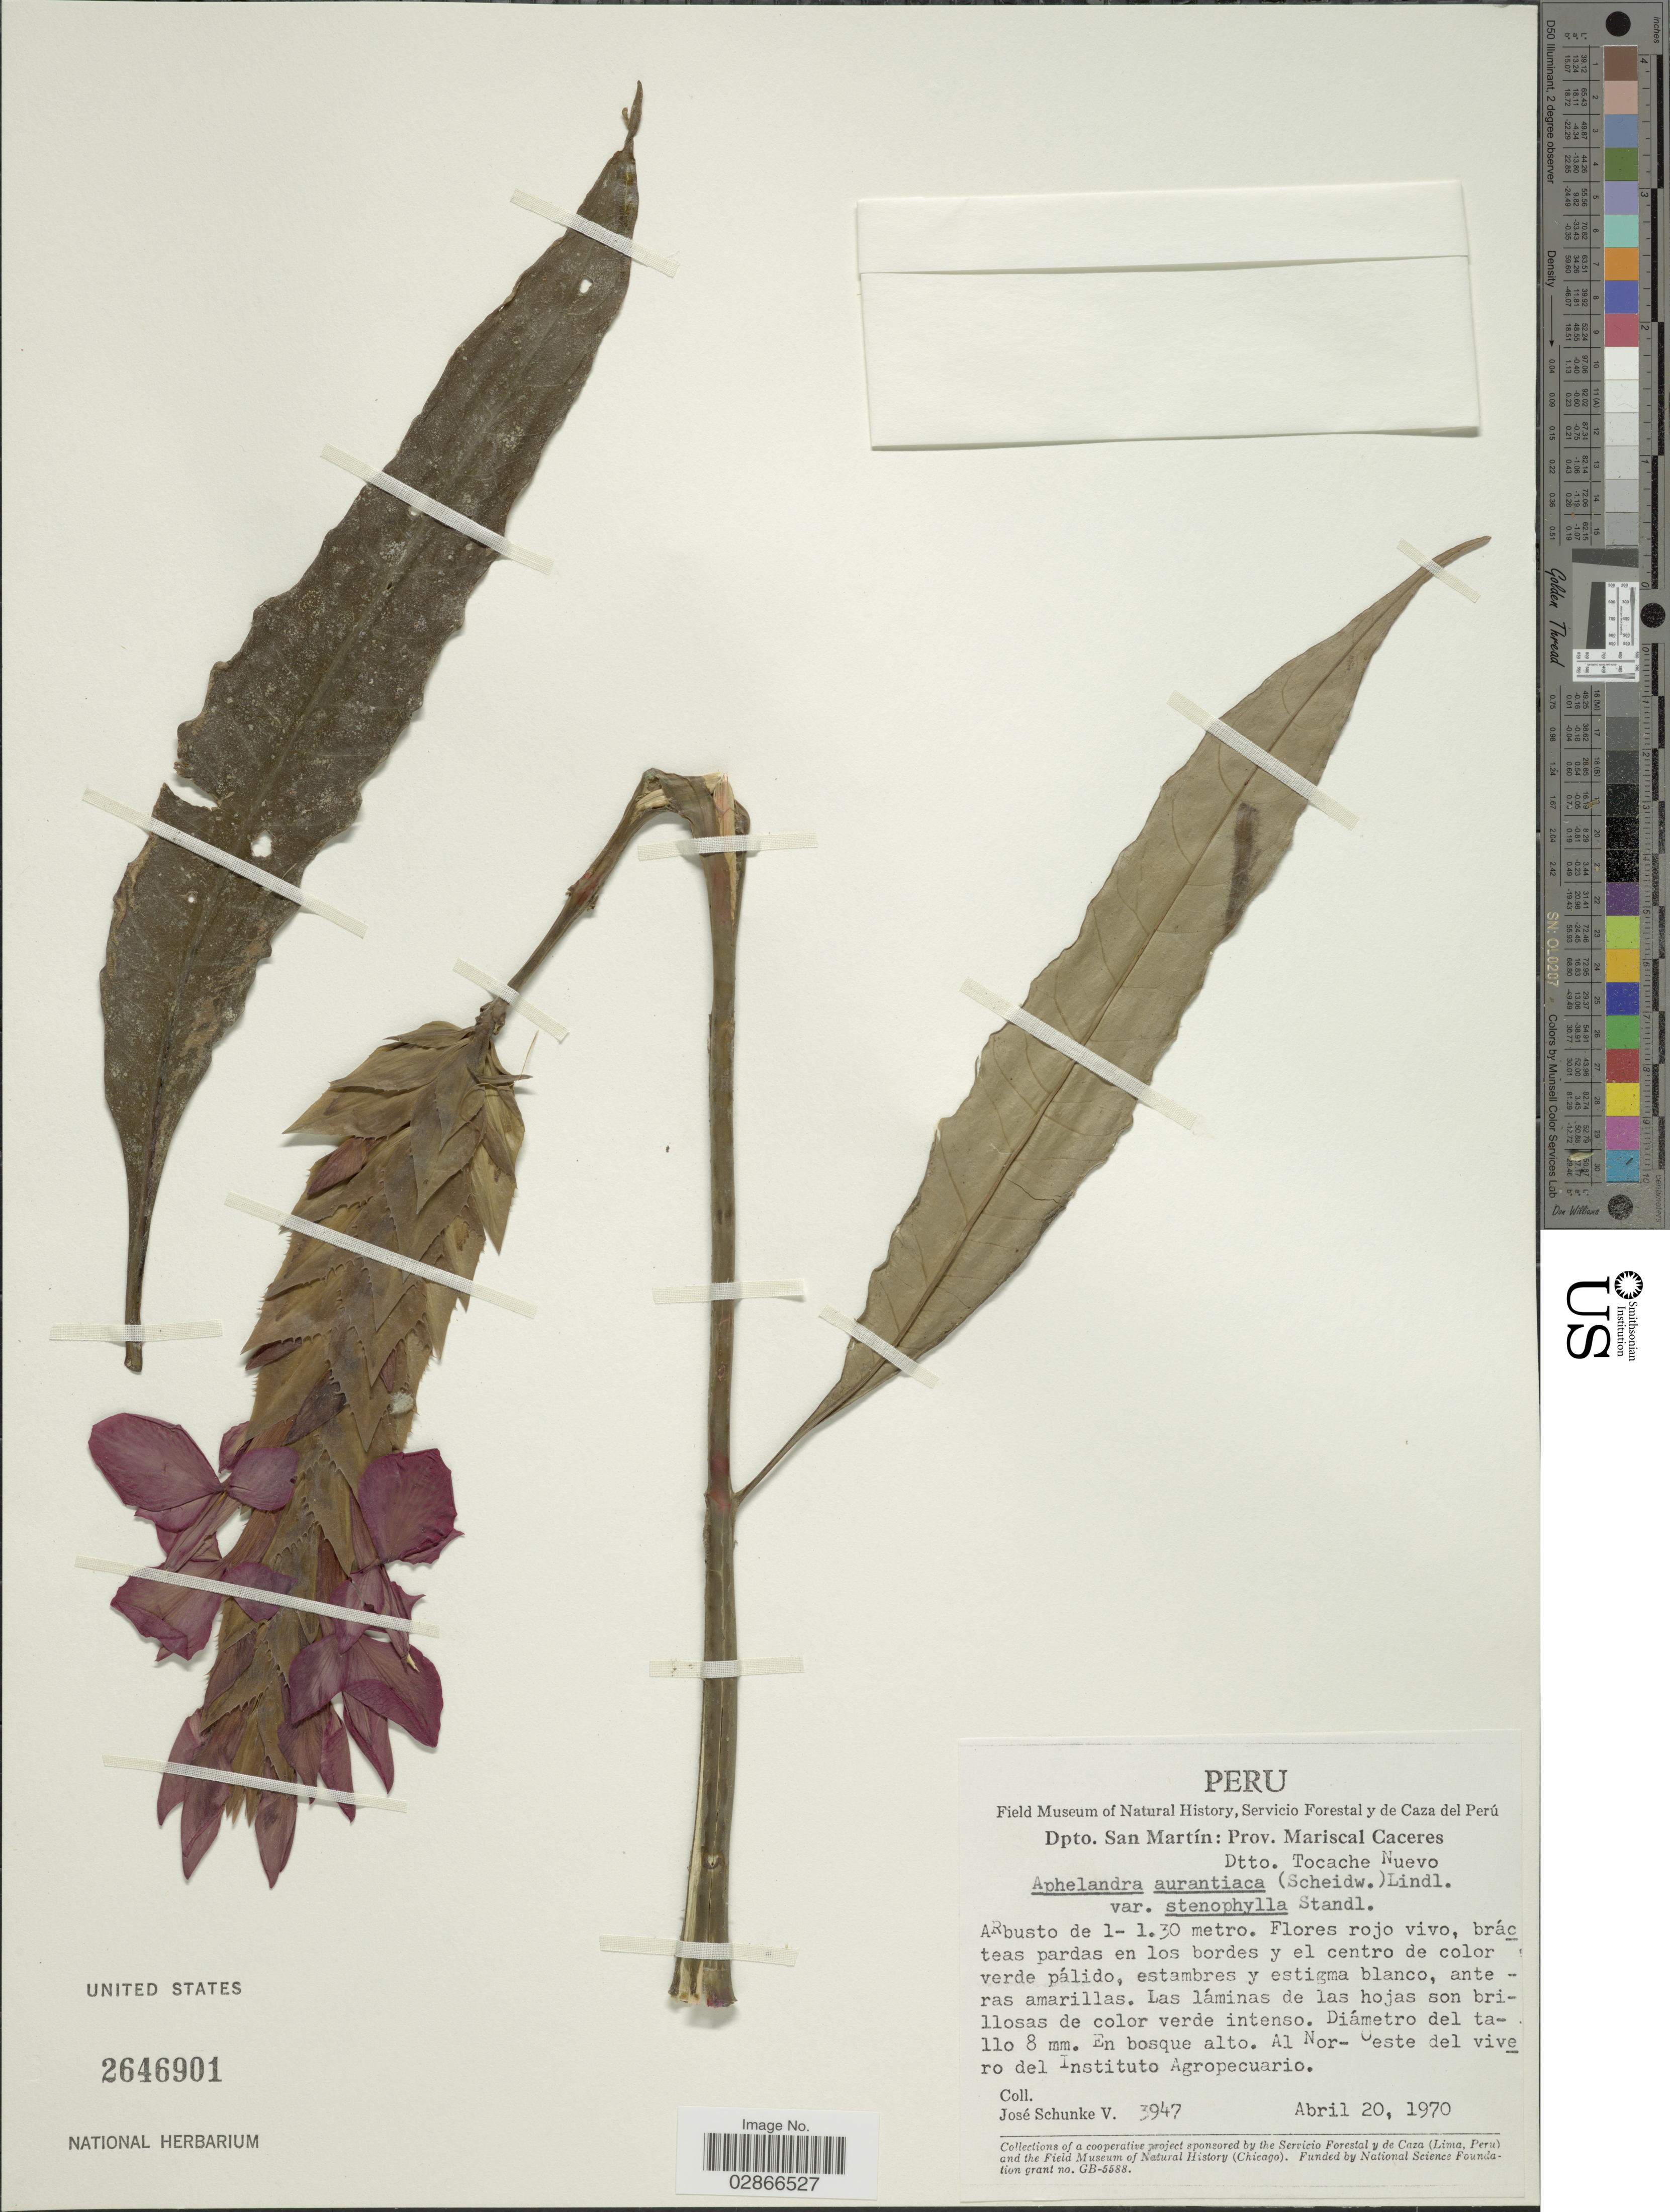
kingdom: Plantae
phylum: Tracheophyta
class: Magnoliopsida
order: Lamiales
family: Acanthaceae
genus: Aphelandra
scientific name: Aphelandra aurantiaca var. stenophylla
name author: Standl.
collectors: J. Schunke Vigo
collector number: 3947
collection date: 1970-04-20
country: Peru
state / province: San Martín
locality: Dpto. San Martín: Prov. Mariscal Caceres. Dtto. Tocache Nuevo. Al Nor-Oeste del vivero del Instituto Agropecuario.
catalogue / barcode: US 2646901